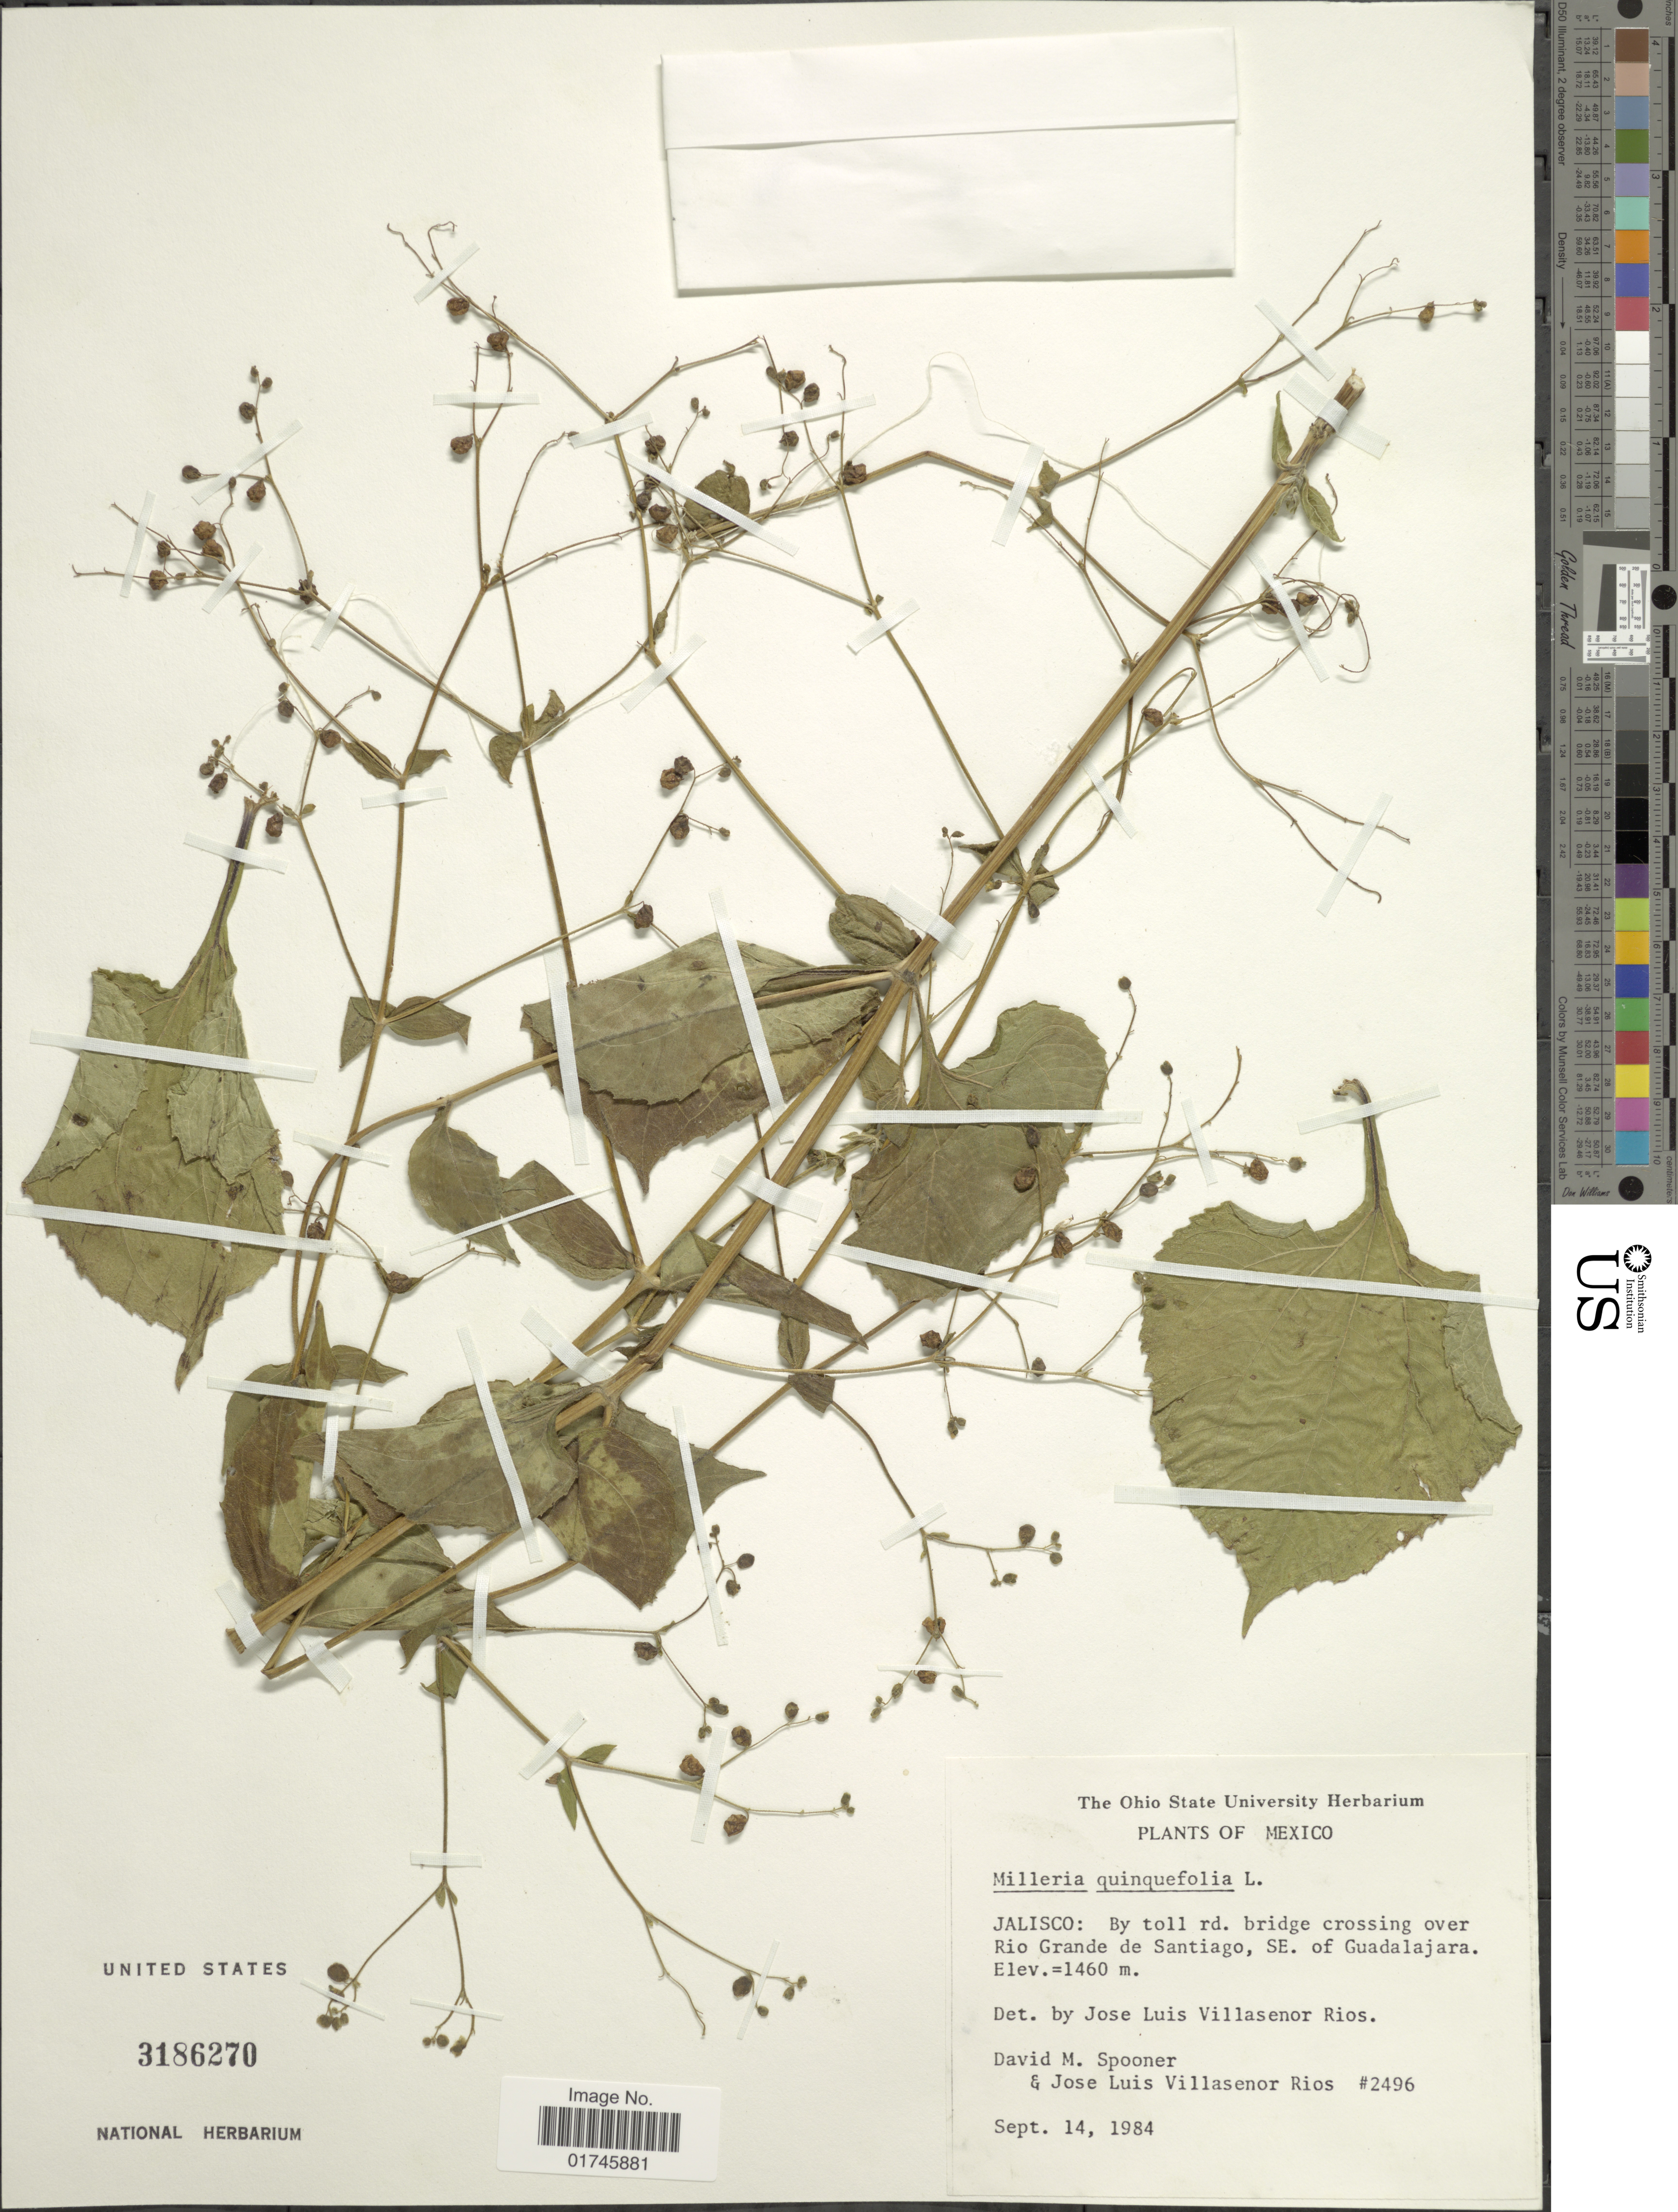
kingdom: Plantae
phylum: Tracheophyta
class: Magnoliopsida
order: Asterales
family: Asteraceae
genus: Milleria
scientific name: Milleria quinqueflora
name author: L.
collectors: D. Spooner & J. L. Villasenor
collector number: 2496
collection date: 1984-09-14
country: Mexico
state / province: Jalisco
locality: Jalisco: By toll rd. bridge crossing over Rio Grande de Santiago, SE. of Guadaljara.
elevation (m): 1460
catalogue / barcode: US 3186270